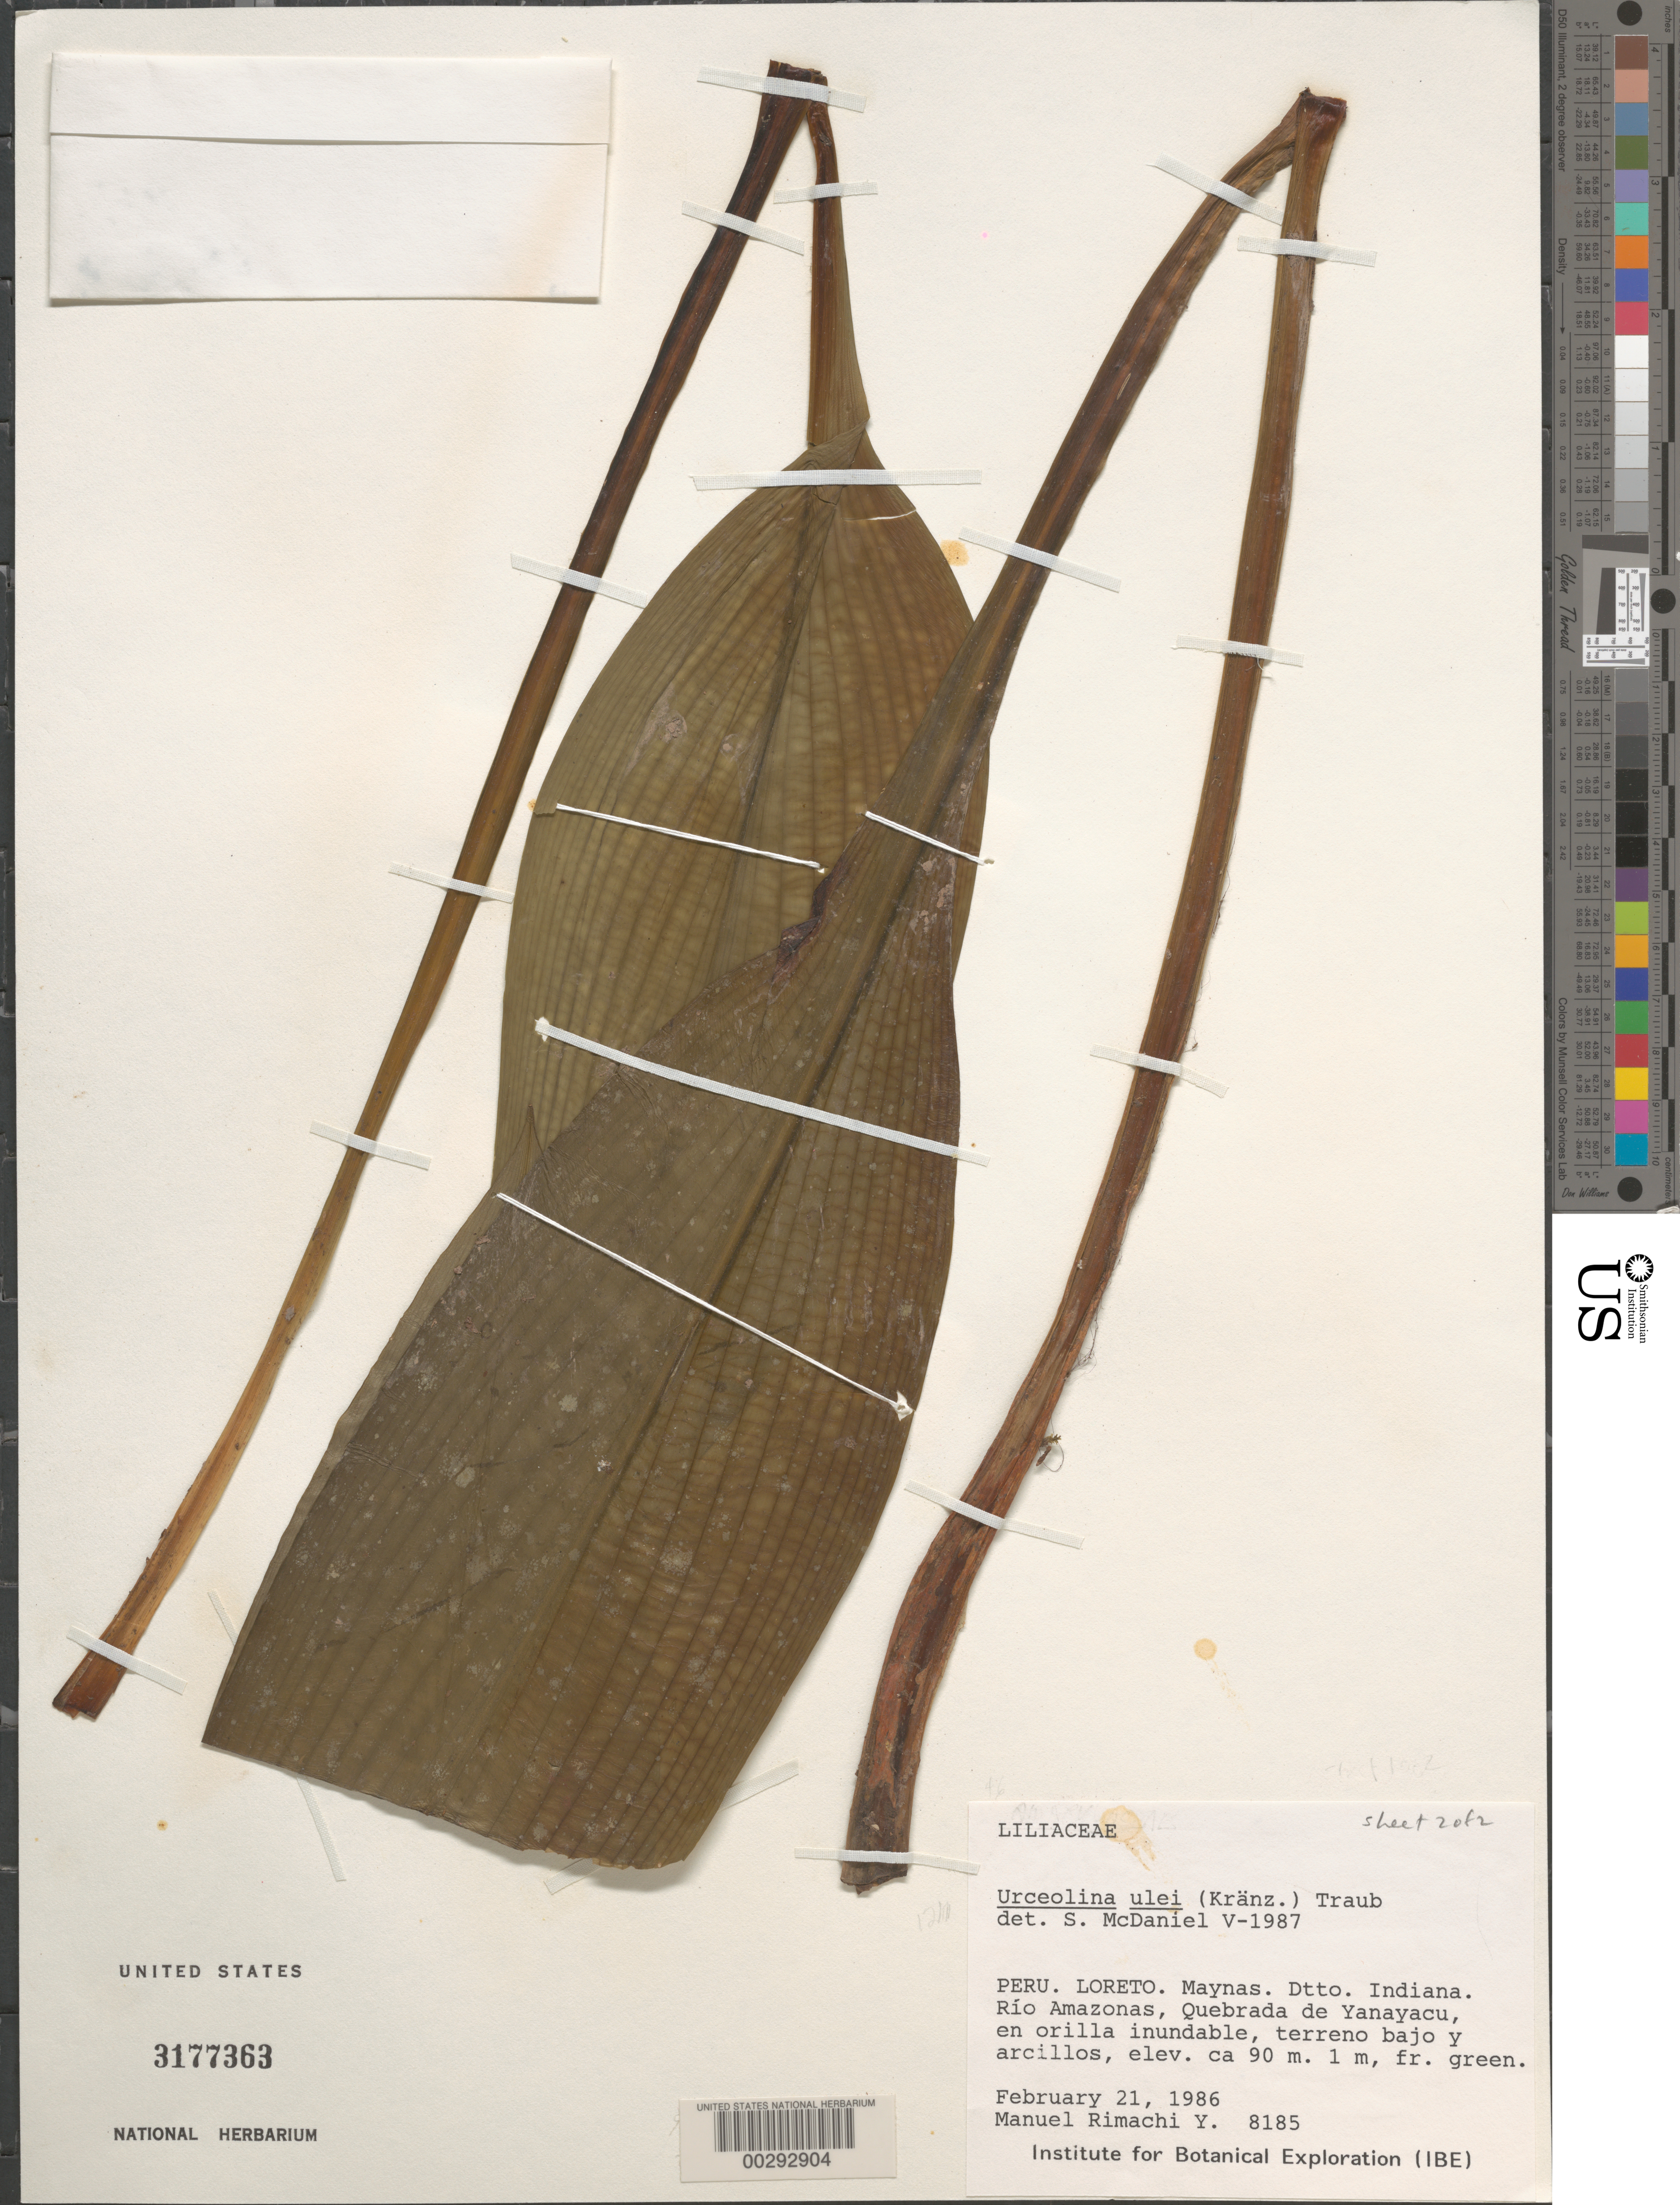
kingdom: Plantae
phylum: Tracheophyta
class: Liliopsida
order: Asparagales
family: Amaryllidaceae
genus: Urceolina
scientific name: Urceolina ulei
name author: (Kraenzl.) Traub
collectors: M. Rimachi Y.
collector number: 8185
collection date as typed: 21 Feb 1986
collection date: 1986-02-21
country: Peru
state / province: Loreto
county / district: Maynas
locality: Indiana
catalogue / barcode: US 3177363